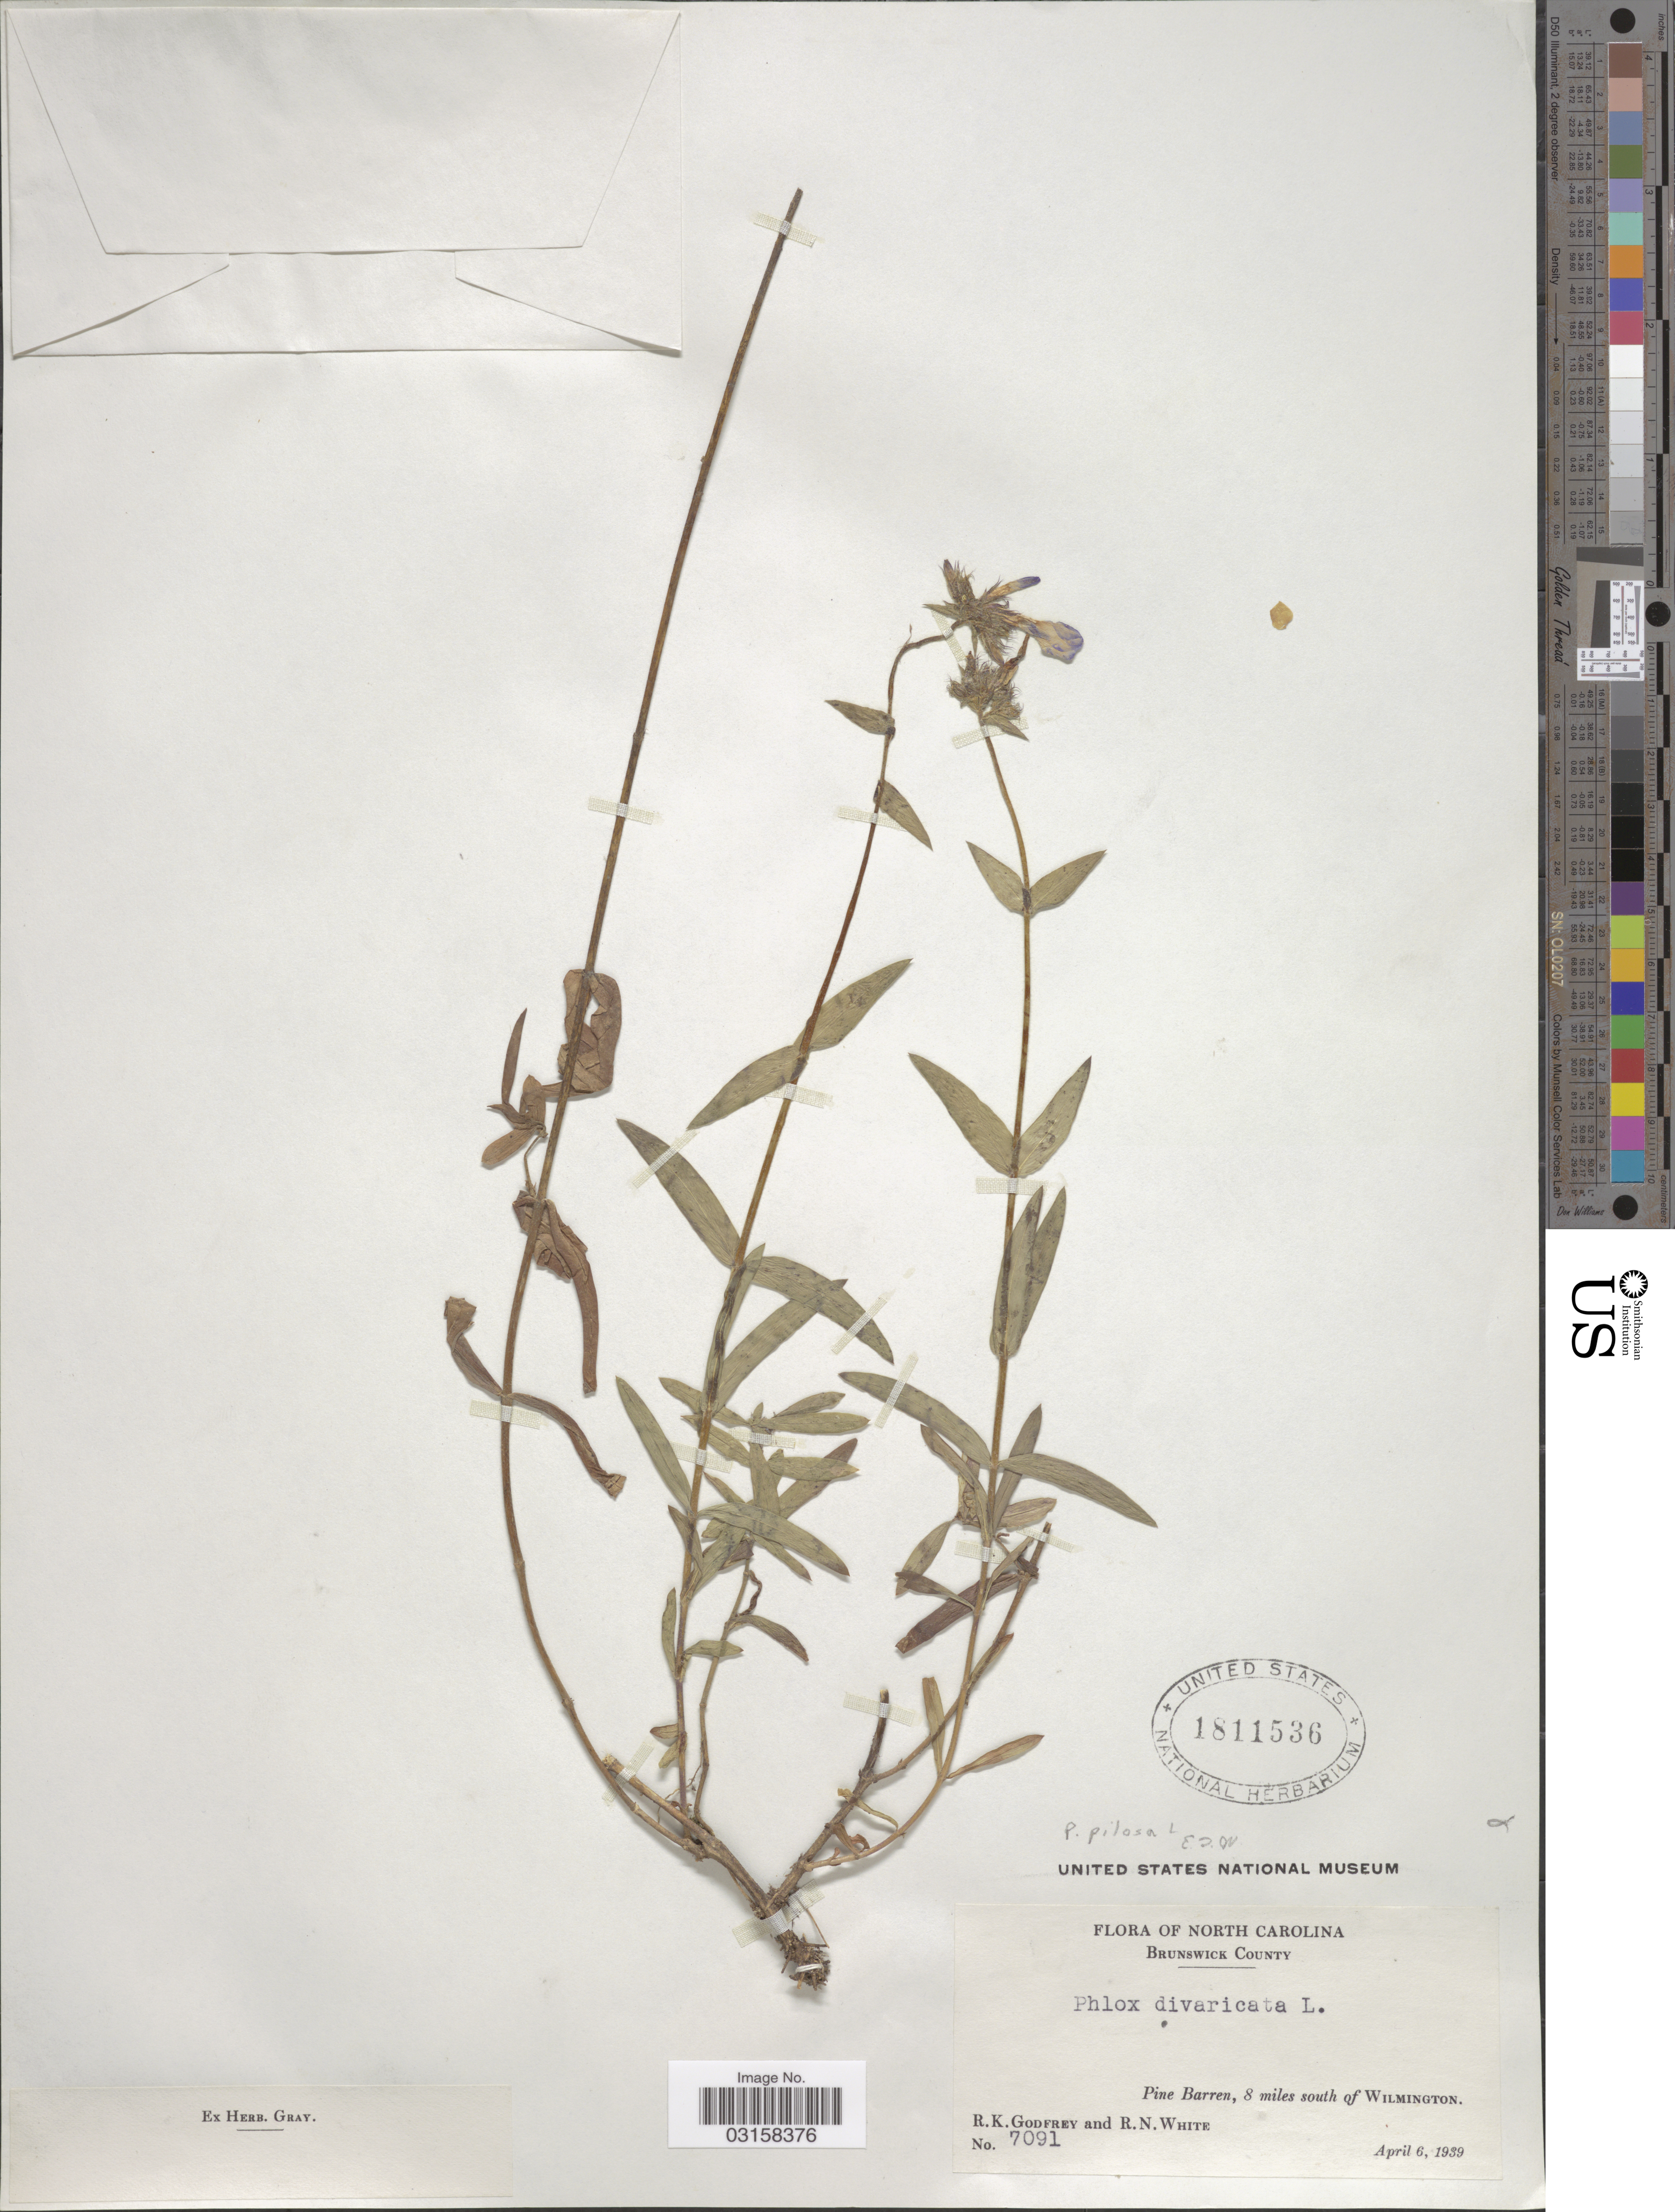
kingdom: Plantae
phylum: Tracheophyta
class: Magnoliopsida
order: Ericales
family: Polemoniaceae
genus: Phlox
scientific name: Phlox pilosa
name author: L.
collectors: R. K. Godfrey & R. N. White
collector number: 7091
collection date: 1939-04-06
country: United States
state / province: North Carolina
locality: Brunswick County. Pine Barren, 8 miles south of Wilmington.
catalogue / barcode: US 1811536